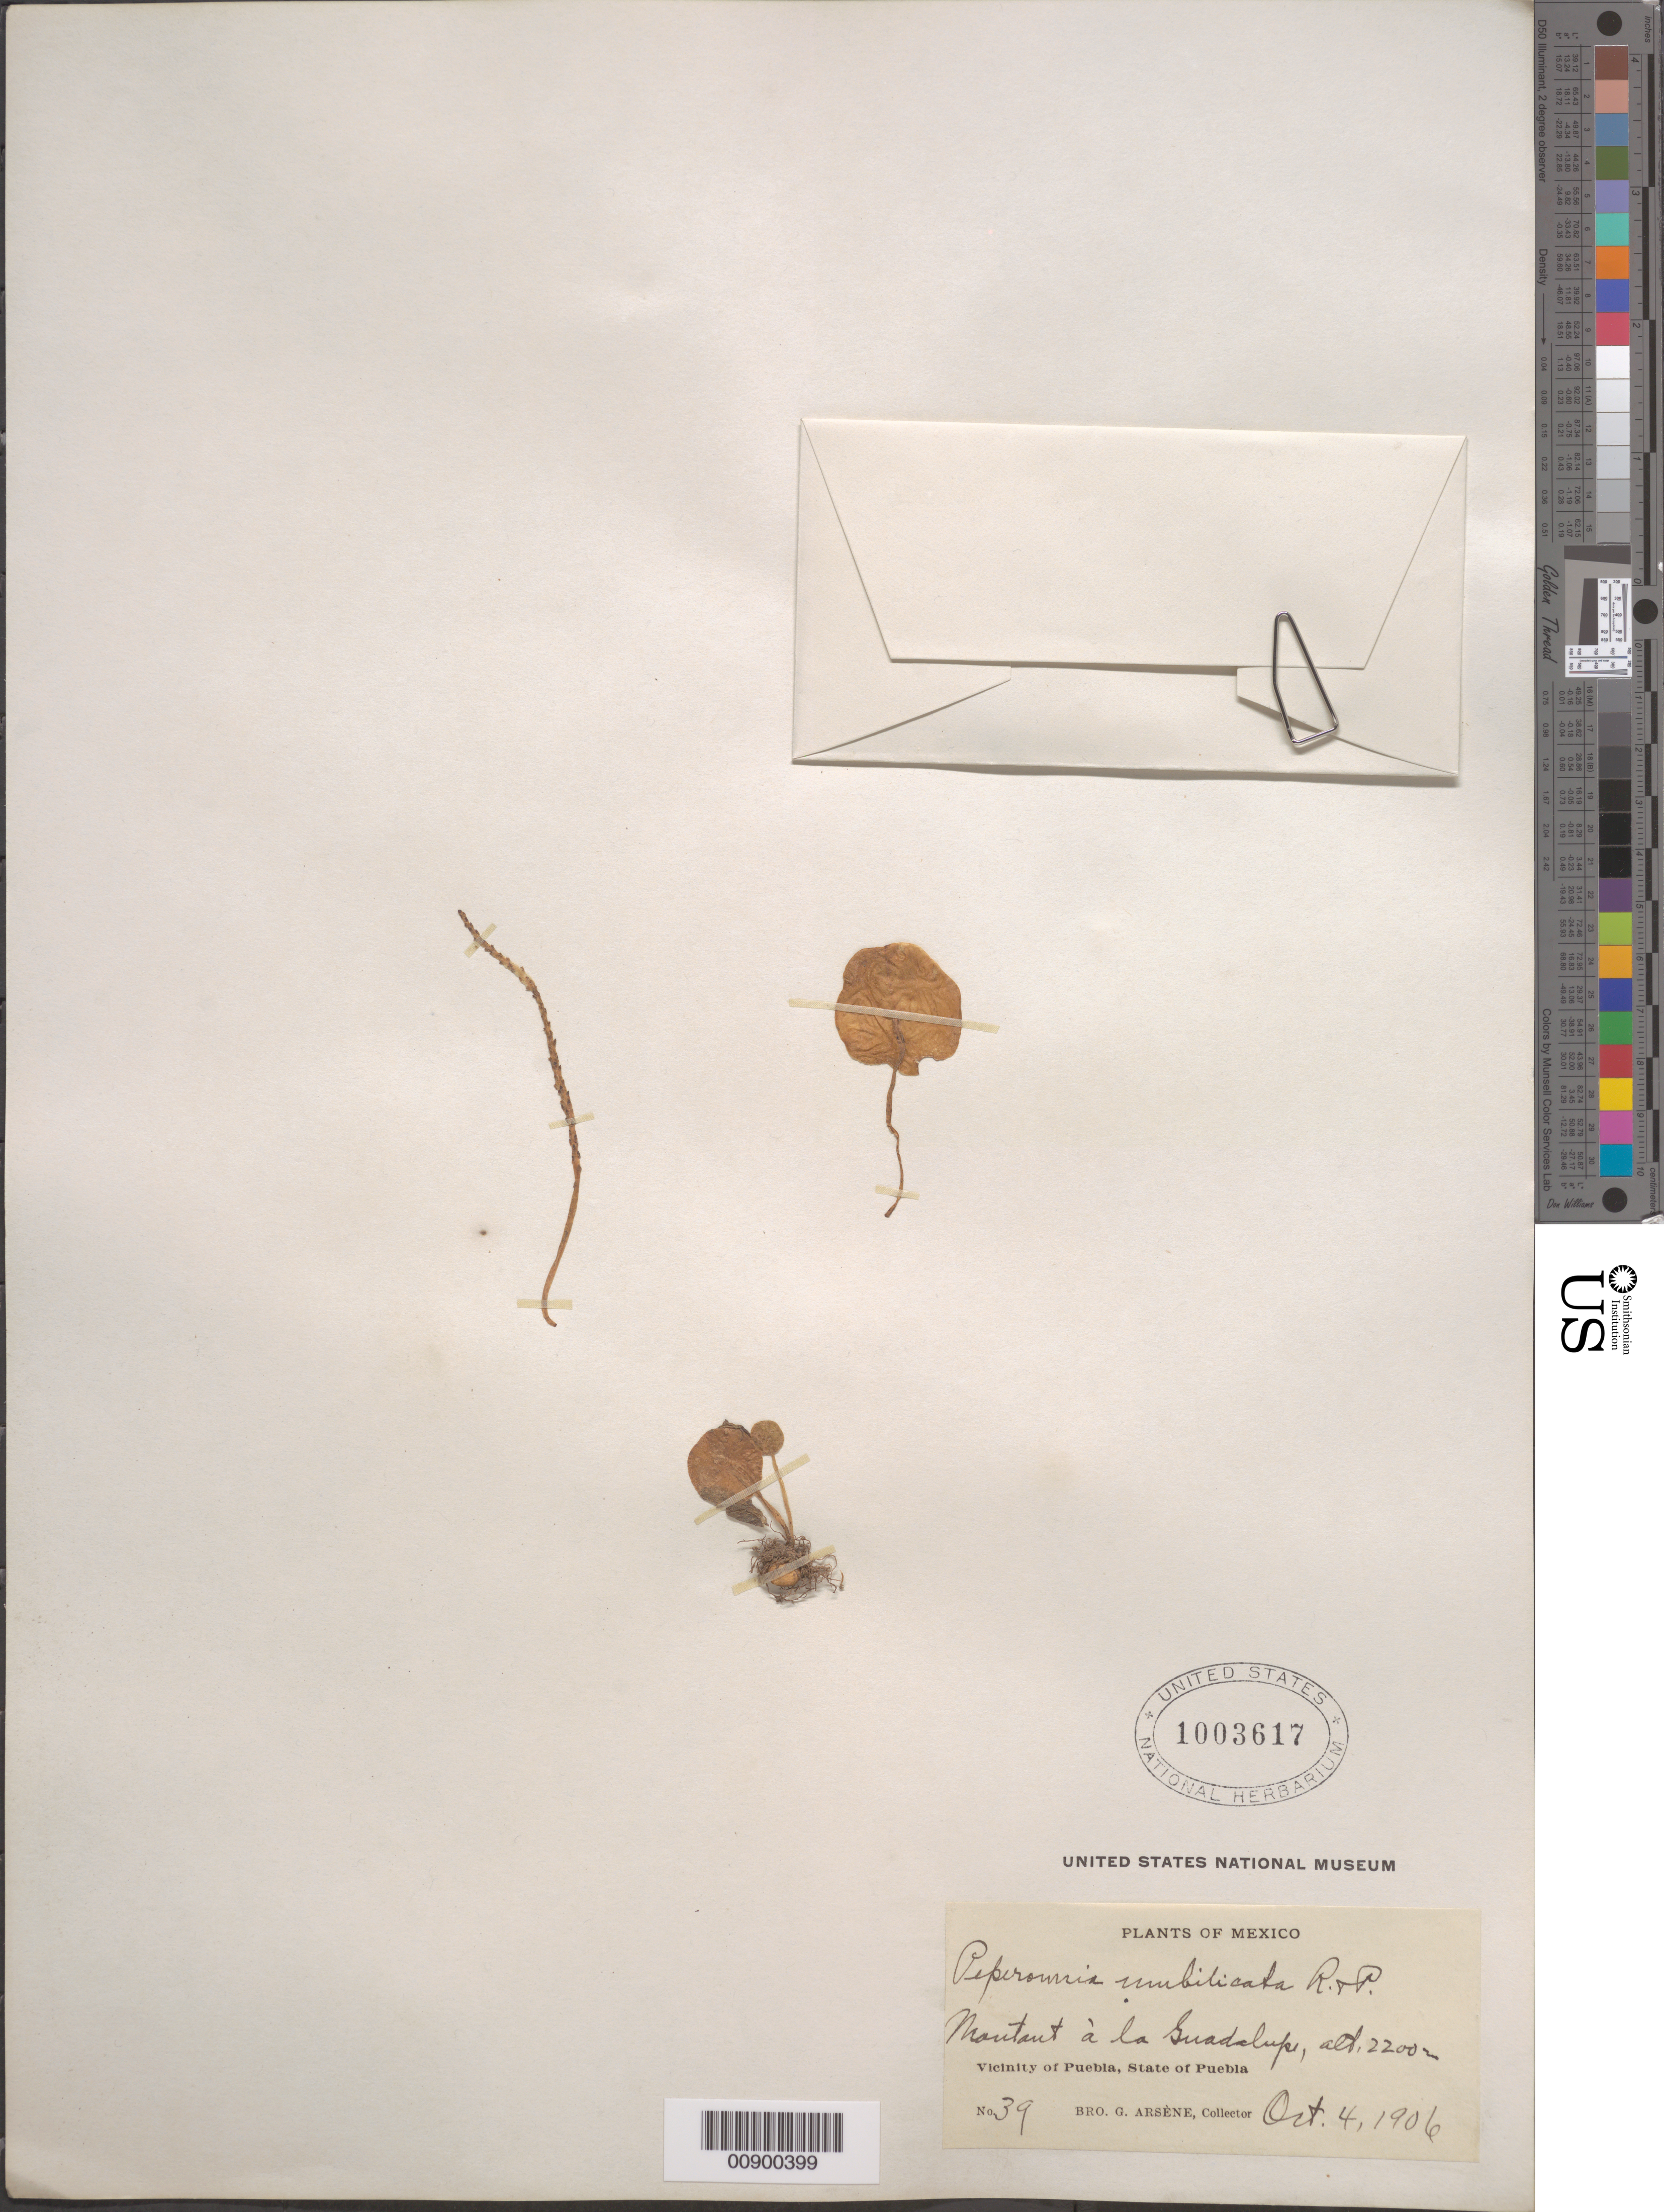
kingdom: Plantae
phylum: Tracheophyta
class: Magnoliopsida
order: Piperales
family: Piperaceae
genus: Peperomia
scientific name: Peperomia umbilicata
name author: Ruiz & Pav.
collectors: Bro. G. Arsène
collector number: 39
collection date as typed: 04 Oct 1906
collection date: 1906-10-04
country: Mexico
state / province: Puebla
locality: Montant à la Guadalupe. Vicinity of Puebla, State of Puebla.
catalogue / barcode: US 1003617